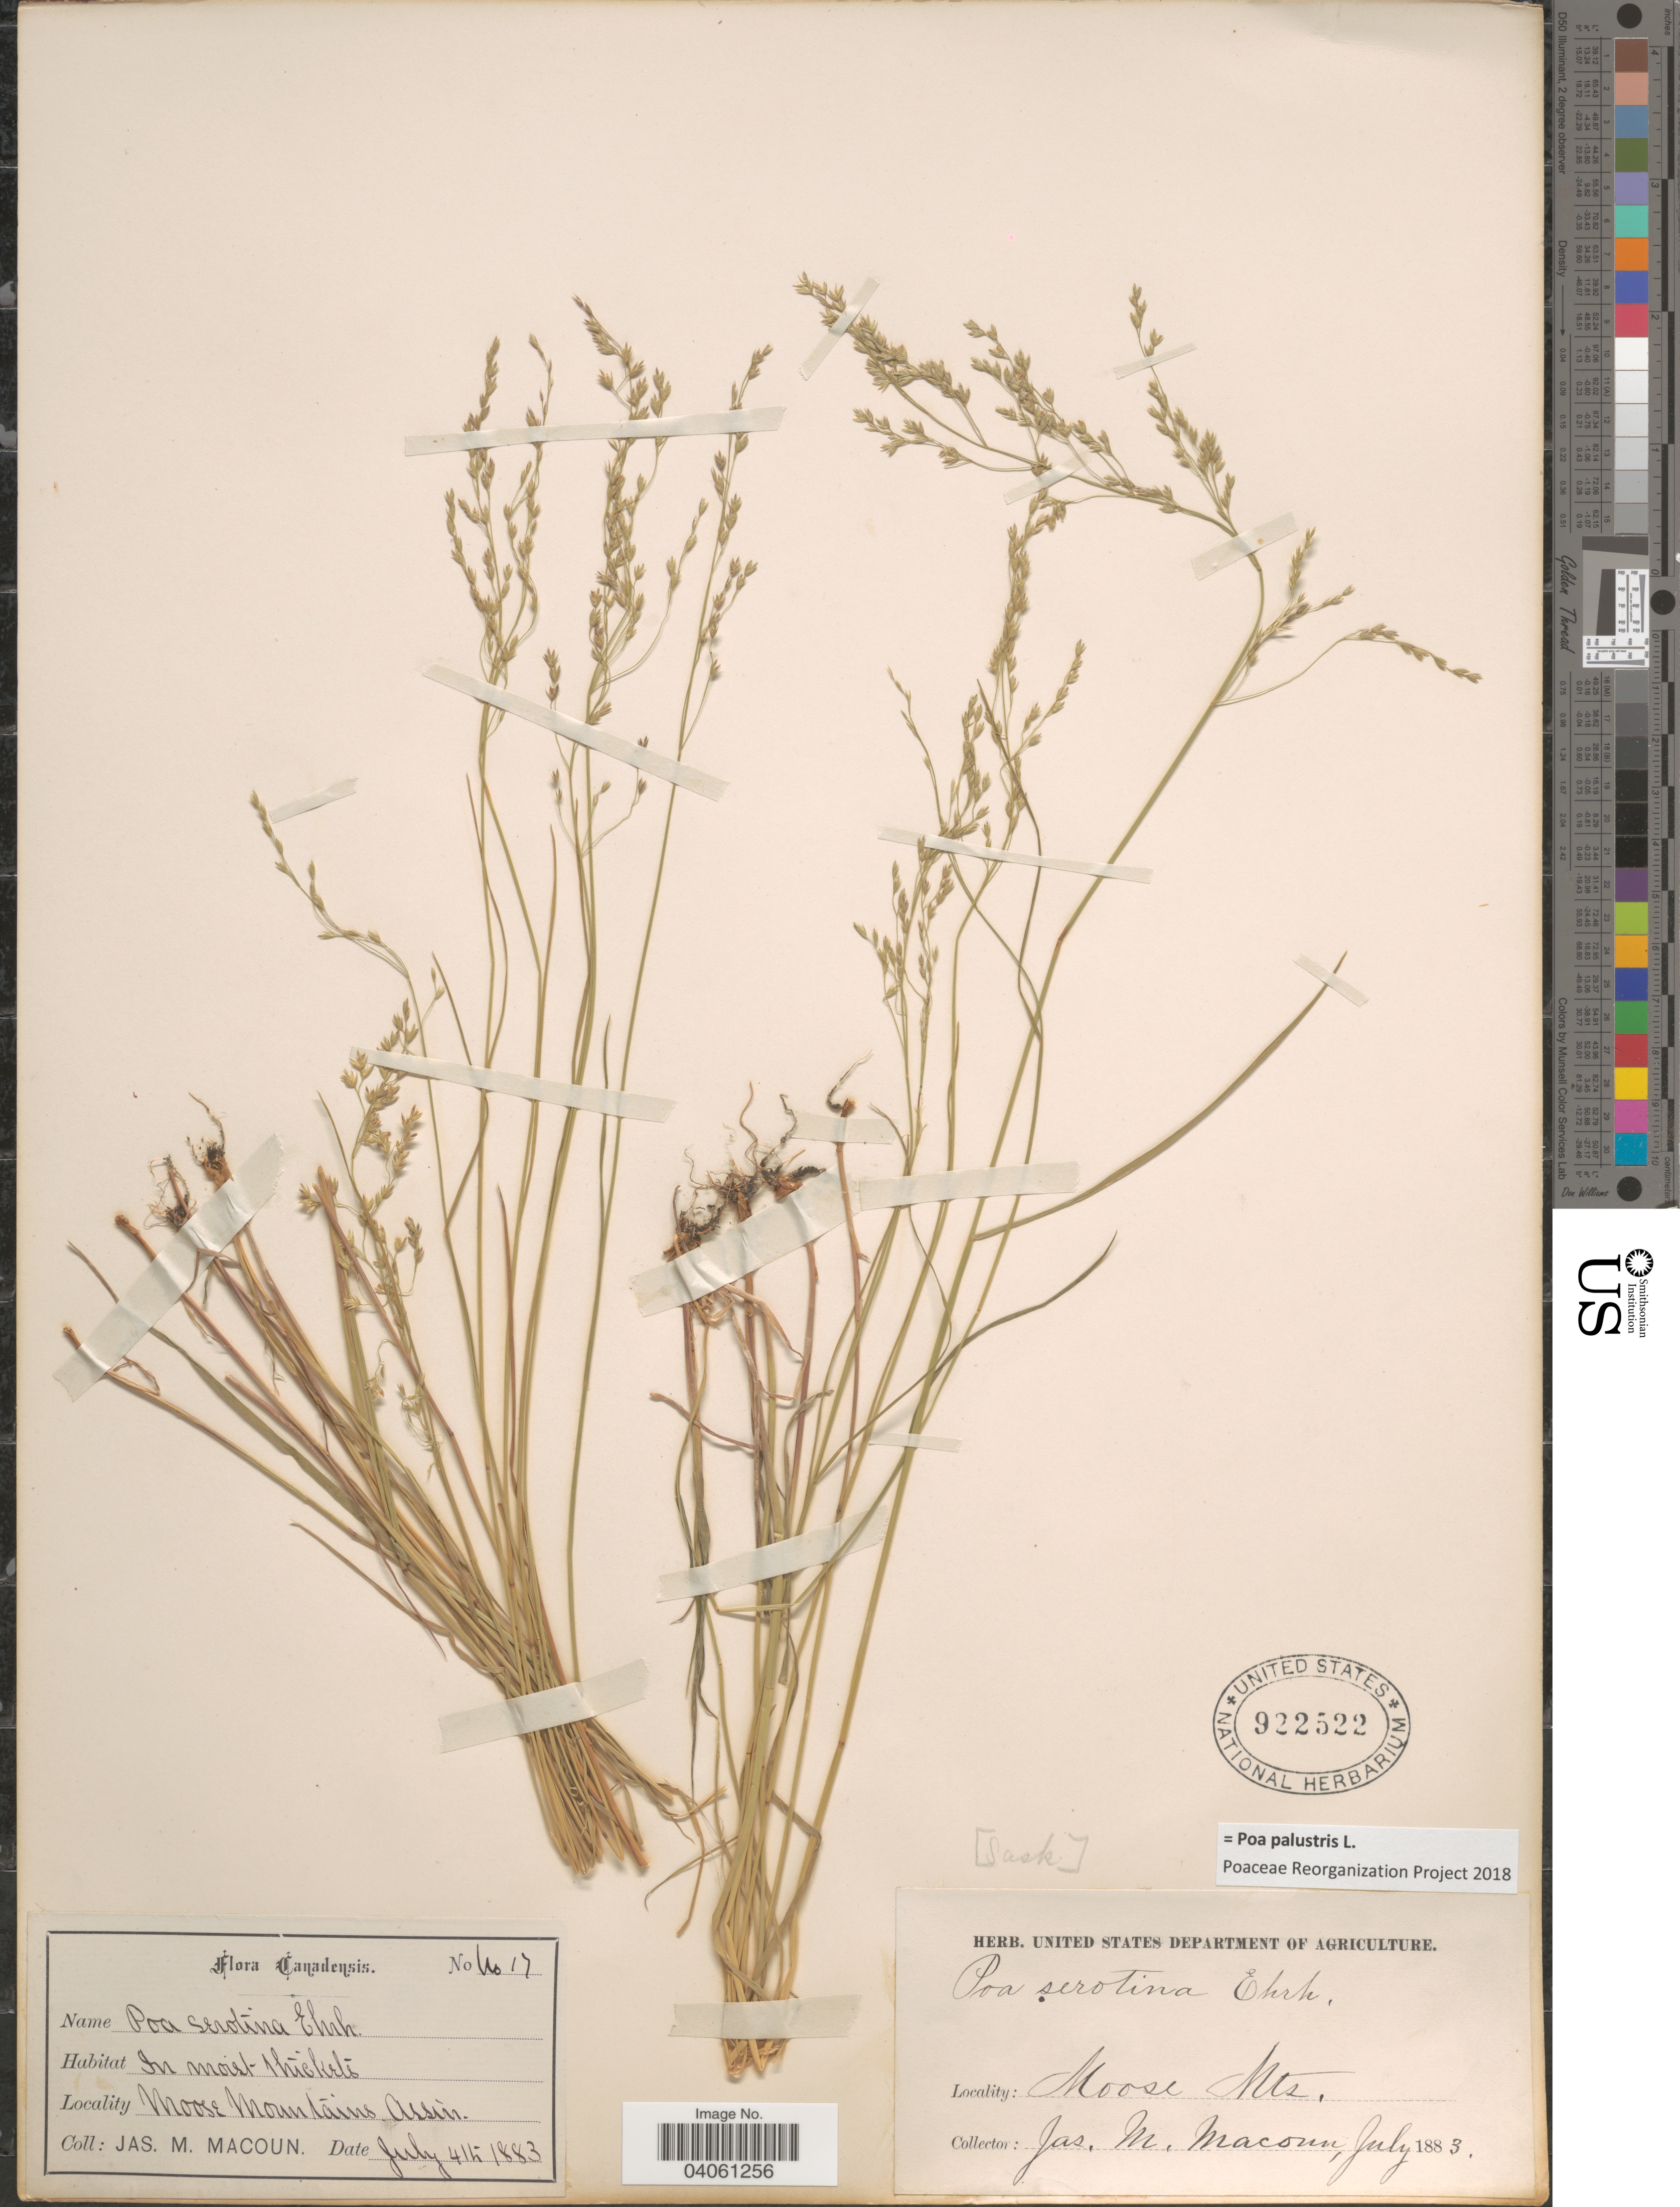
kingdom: Plantae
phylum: Tracheophyta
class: Liliopsida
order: Poales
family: Poaceae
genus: Poa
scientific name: Poa palustris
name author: L.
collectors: J. M. Macoun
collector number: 17*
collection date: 1883-07-04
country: Canada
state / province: Saskatchewan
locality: In moist thickets. Moose Mountains. Assin.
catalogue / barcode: US 922522